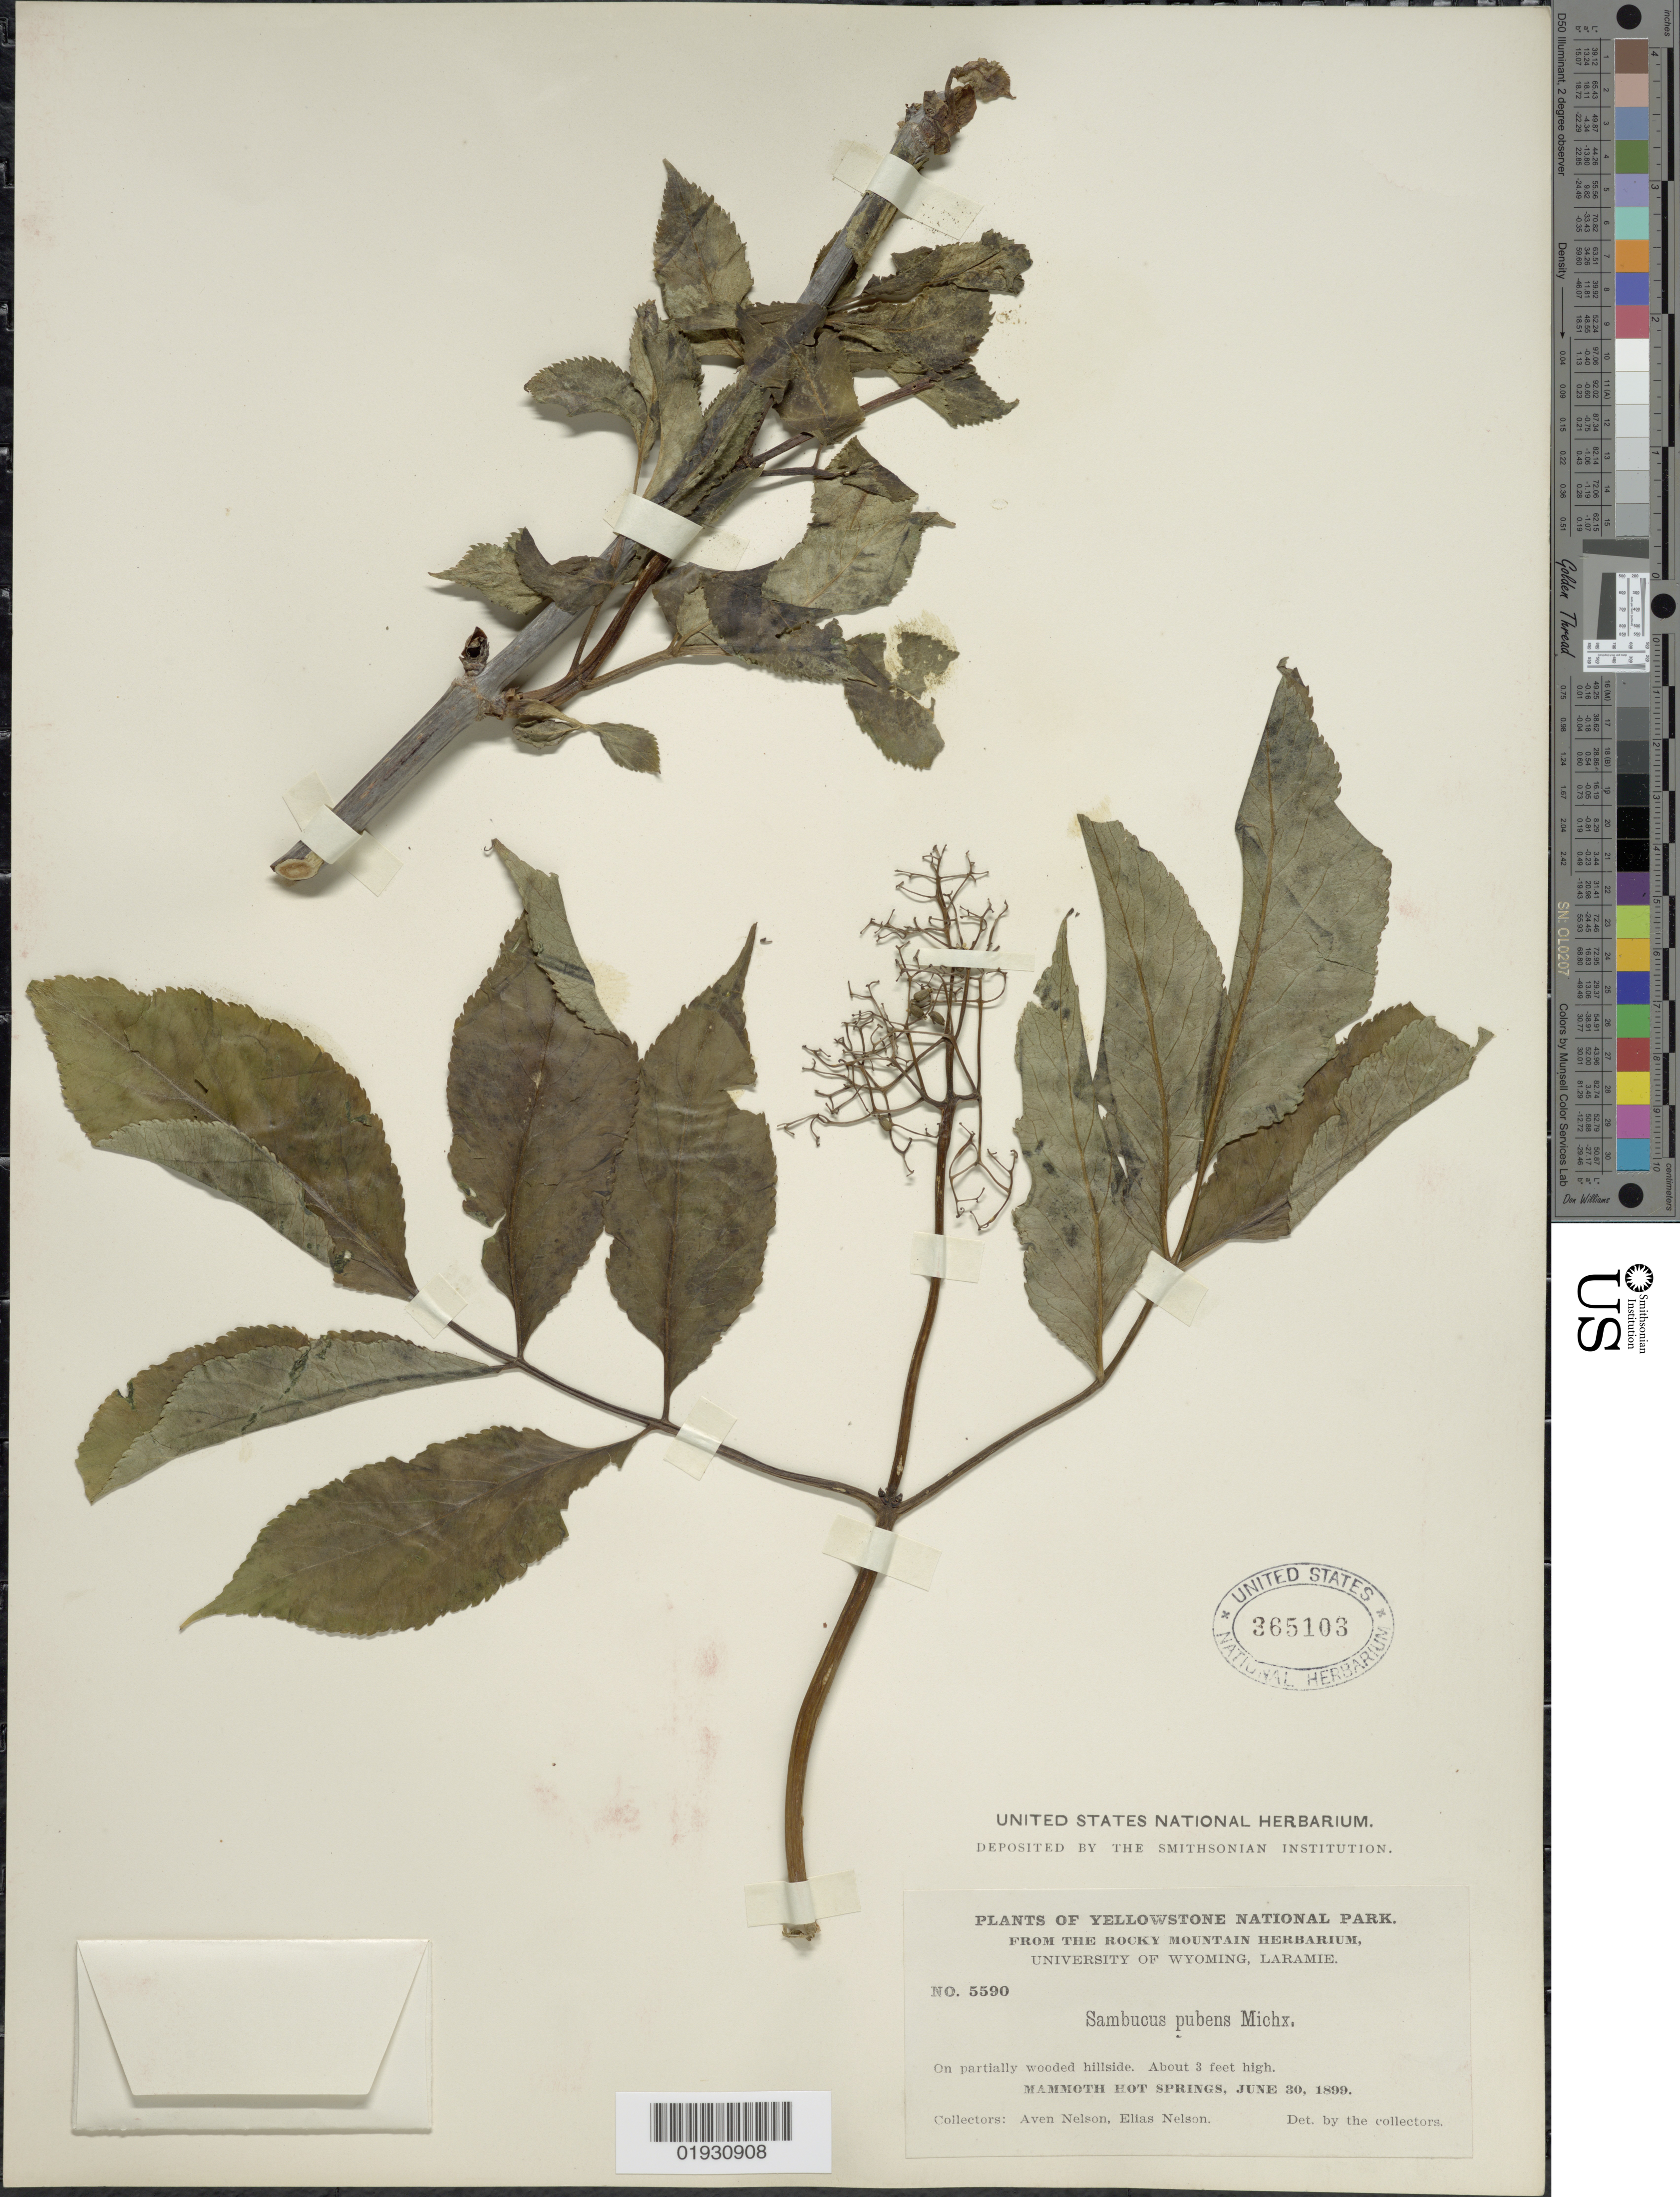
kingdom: Plantae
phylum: Tracheophyta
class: Magnoliopsida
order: Dipsacales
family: Viburnaceae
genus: Sambucus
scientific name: Sambucus leiosperma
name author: Leiberg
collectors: A. Nelson & E. Nelson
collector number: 5590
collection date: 1899-06-30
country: United States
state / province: Wyoming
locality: Yellowstone National Park. Mammoth Hot Springs.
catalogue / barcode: US 365103